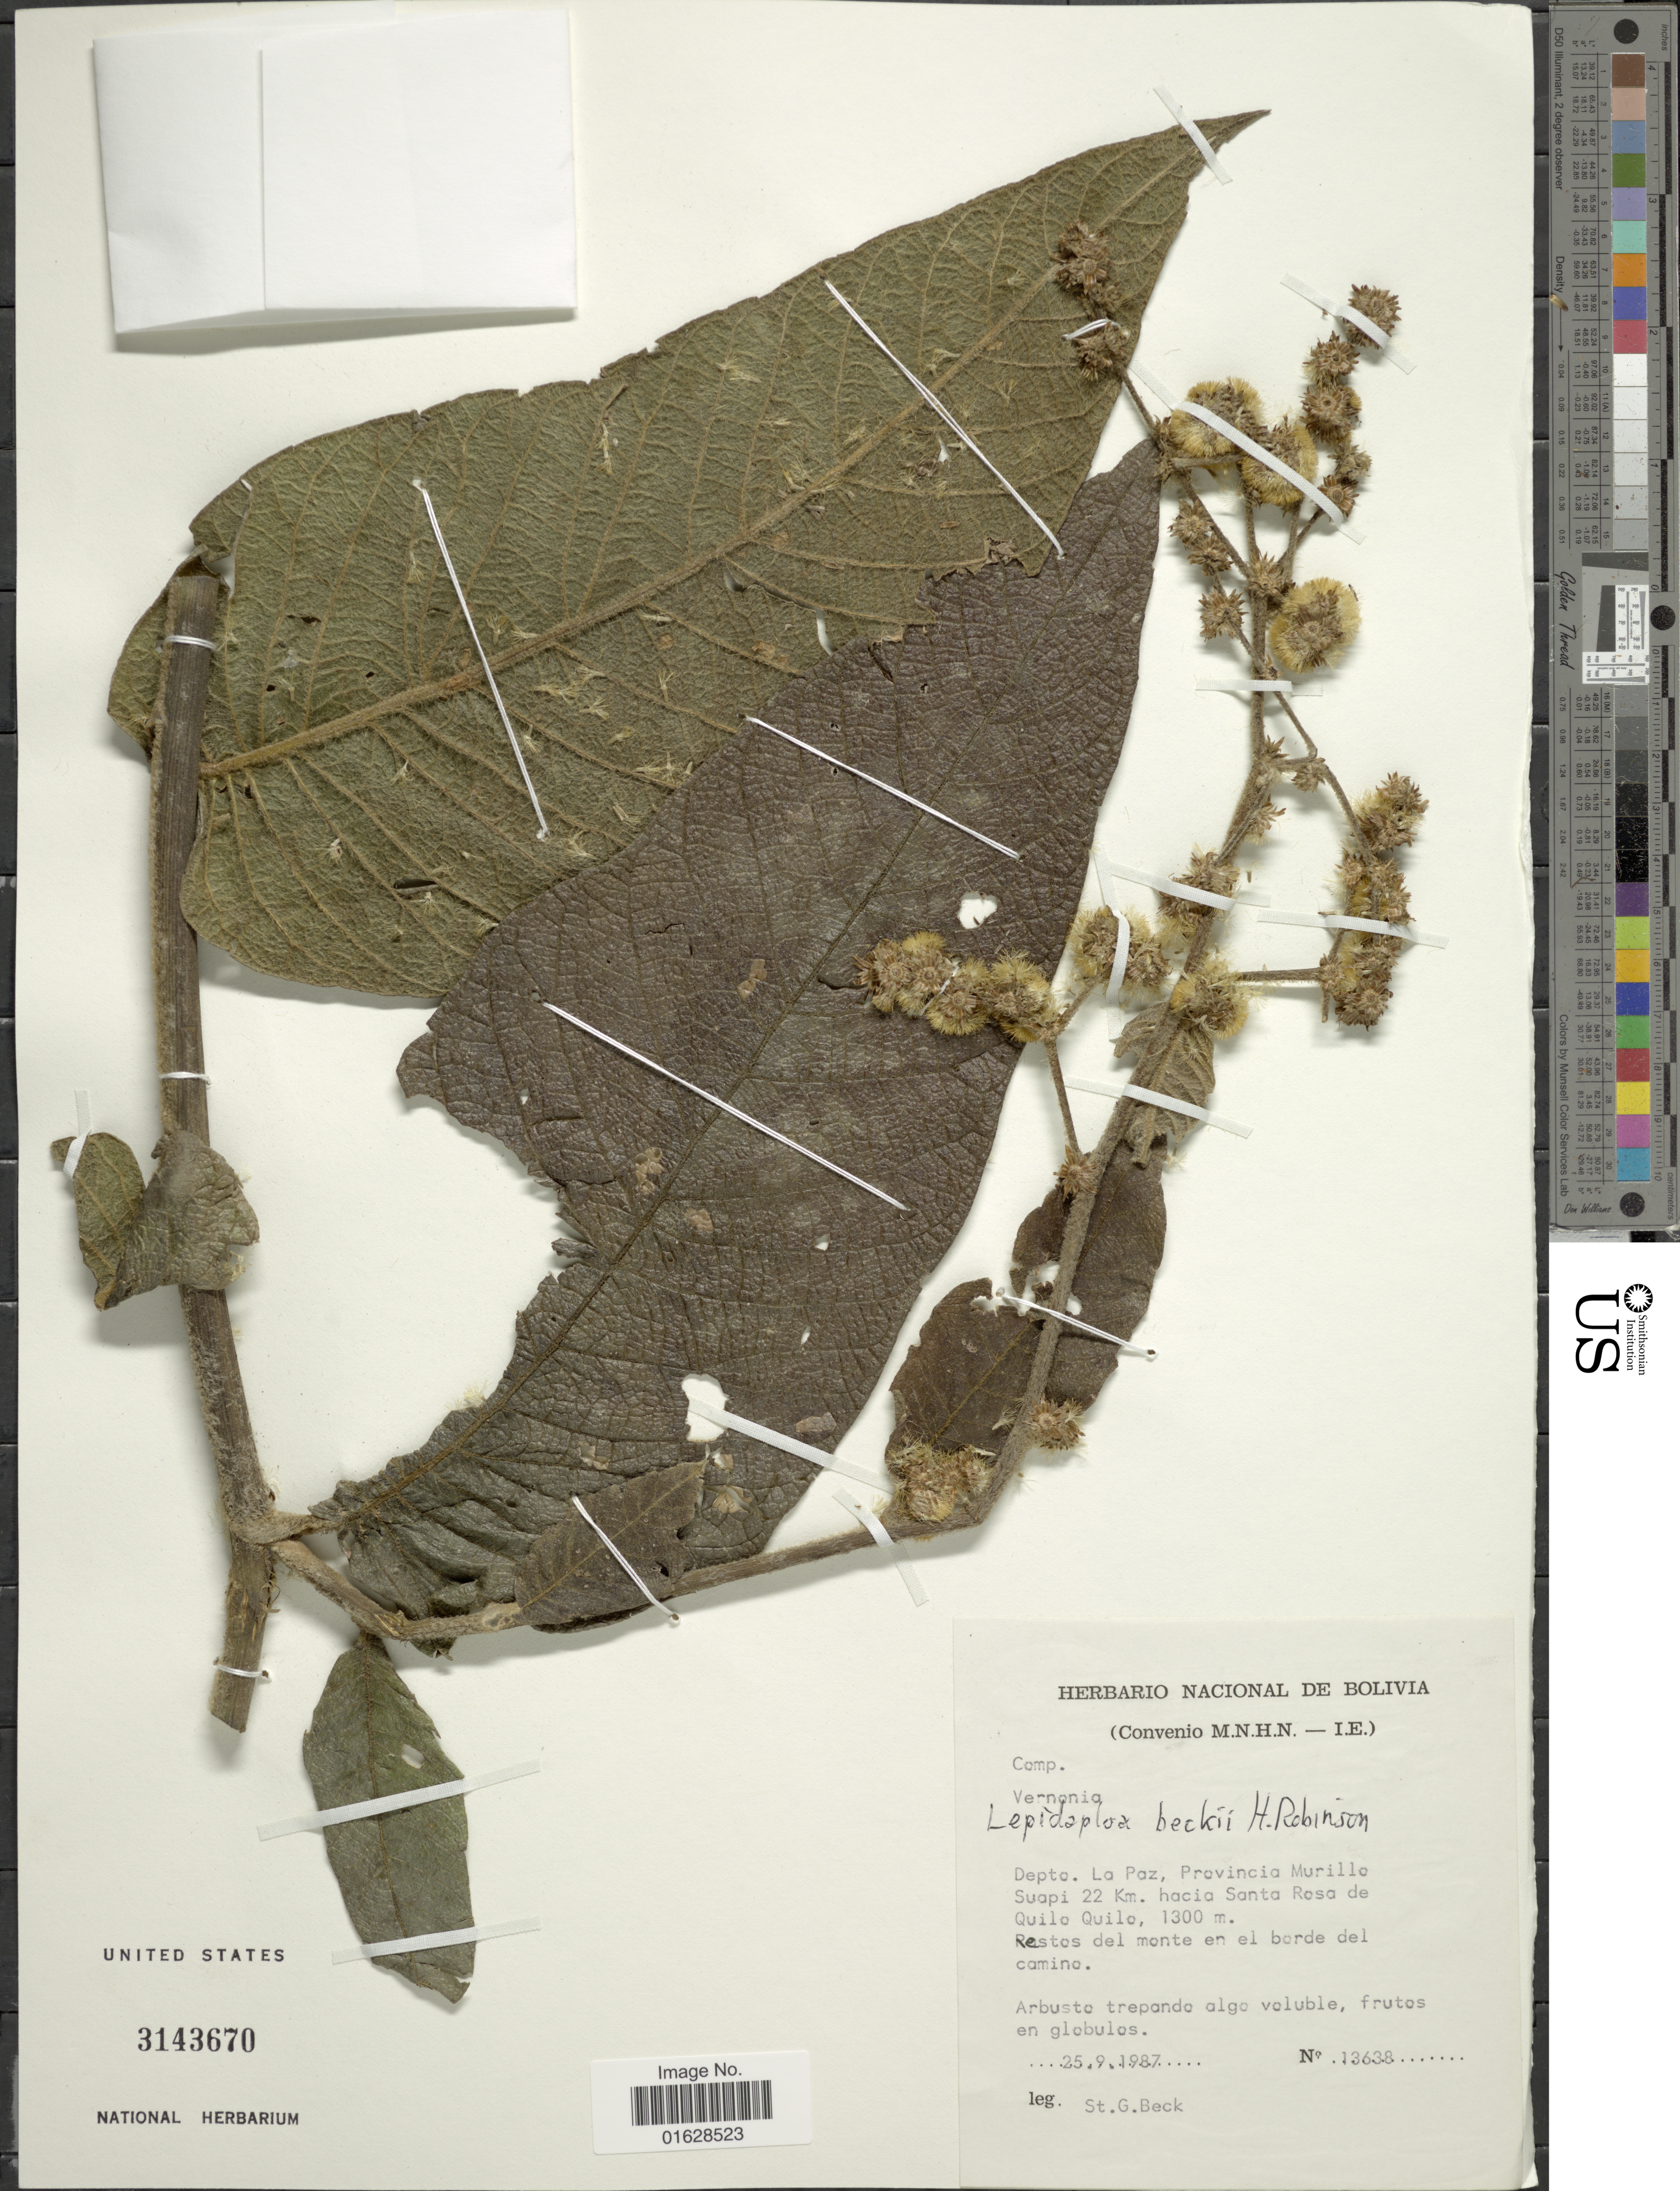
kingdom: Plantae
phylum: Tracheophyta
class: Magnoliopsida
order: Asterales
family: Asteraceae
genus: Lepidaploa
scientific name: Lepidaploa beckii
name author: H. Rob.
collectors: S. G. Beck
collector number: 13638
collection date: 1987-09-25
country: Bolivia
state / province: La Paz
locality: Bolivia. Depto. La Paz, Provinica Murillo Suapi 22 Km. hacia Santa Rosa de Quilo Quilo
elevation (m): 1300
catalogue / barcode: US 3143670